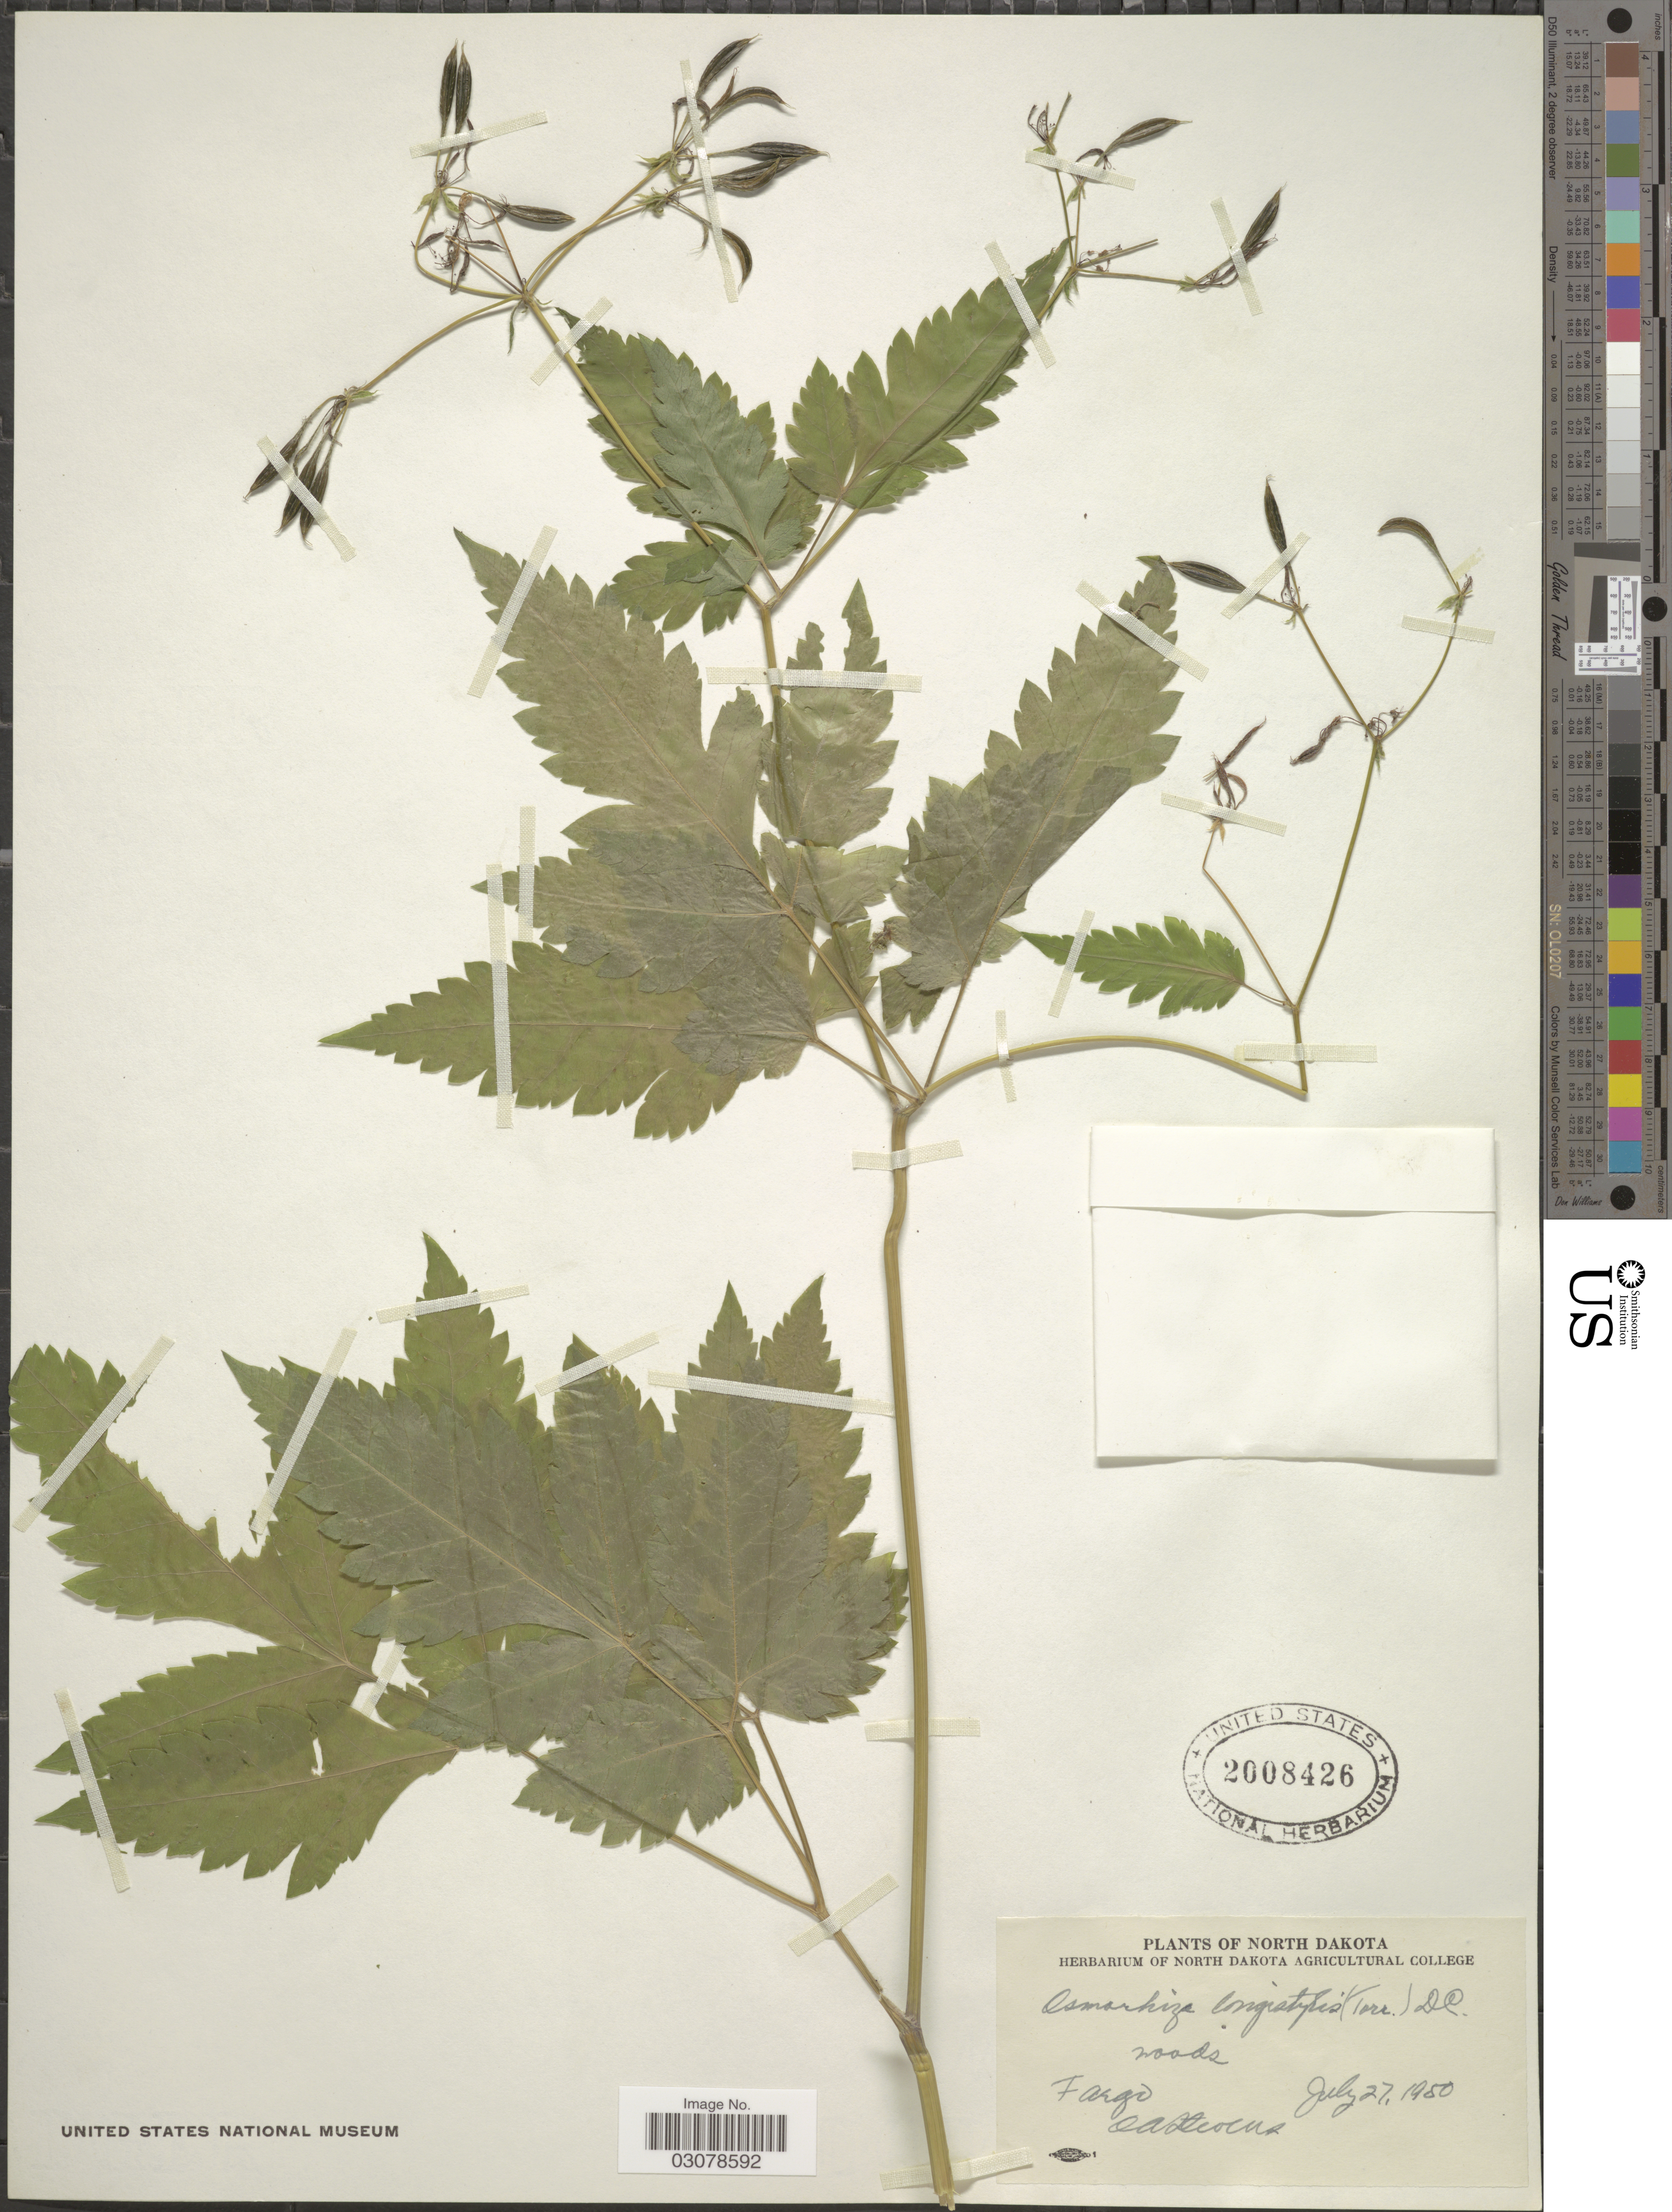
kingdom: Plantae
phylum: Tracheophyta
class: Magnoliopsida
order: Apiales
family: Apiaceae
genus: Osmorhiza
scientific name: Osmorhiza longistylis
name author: (Torr.) DC.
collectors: O. A. Stevens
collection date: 1950-07-27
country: United States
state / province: North Dakota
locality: Fargo.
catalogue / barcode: US 2008426